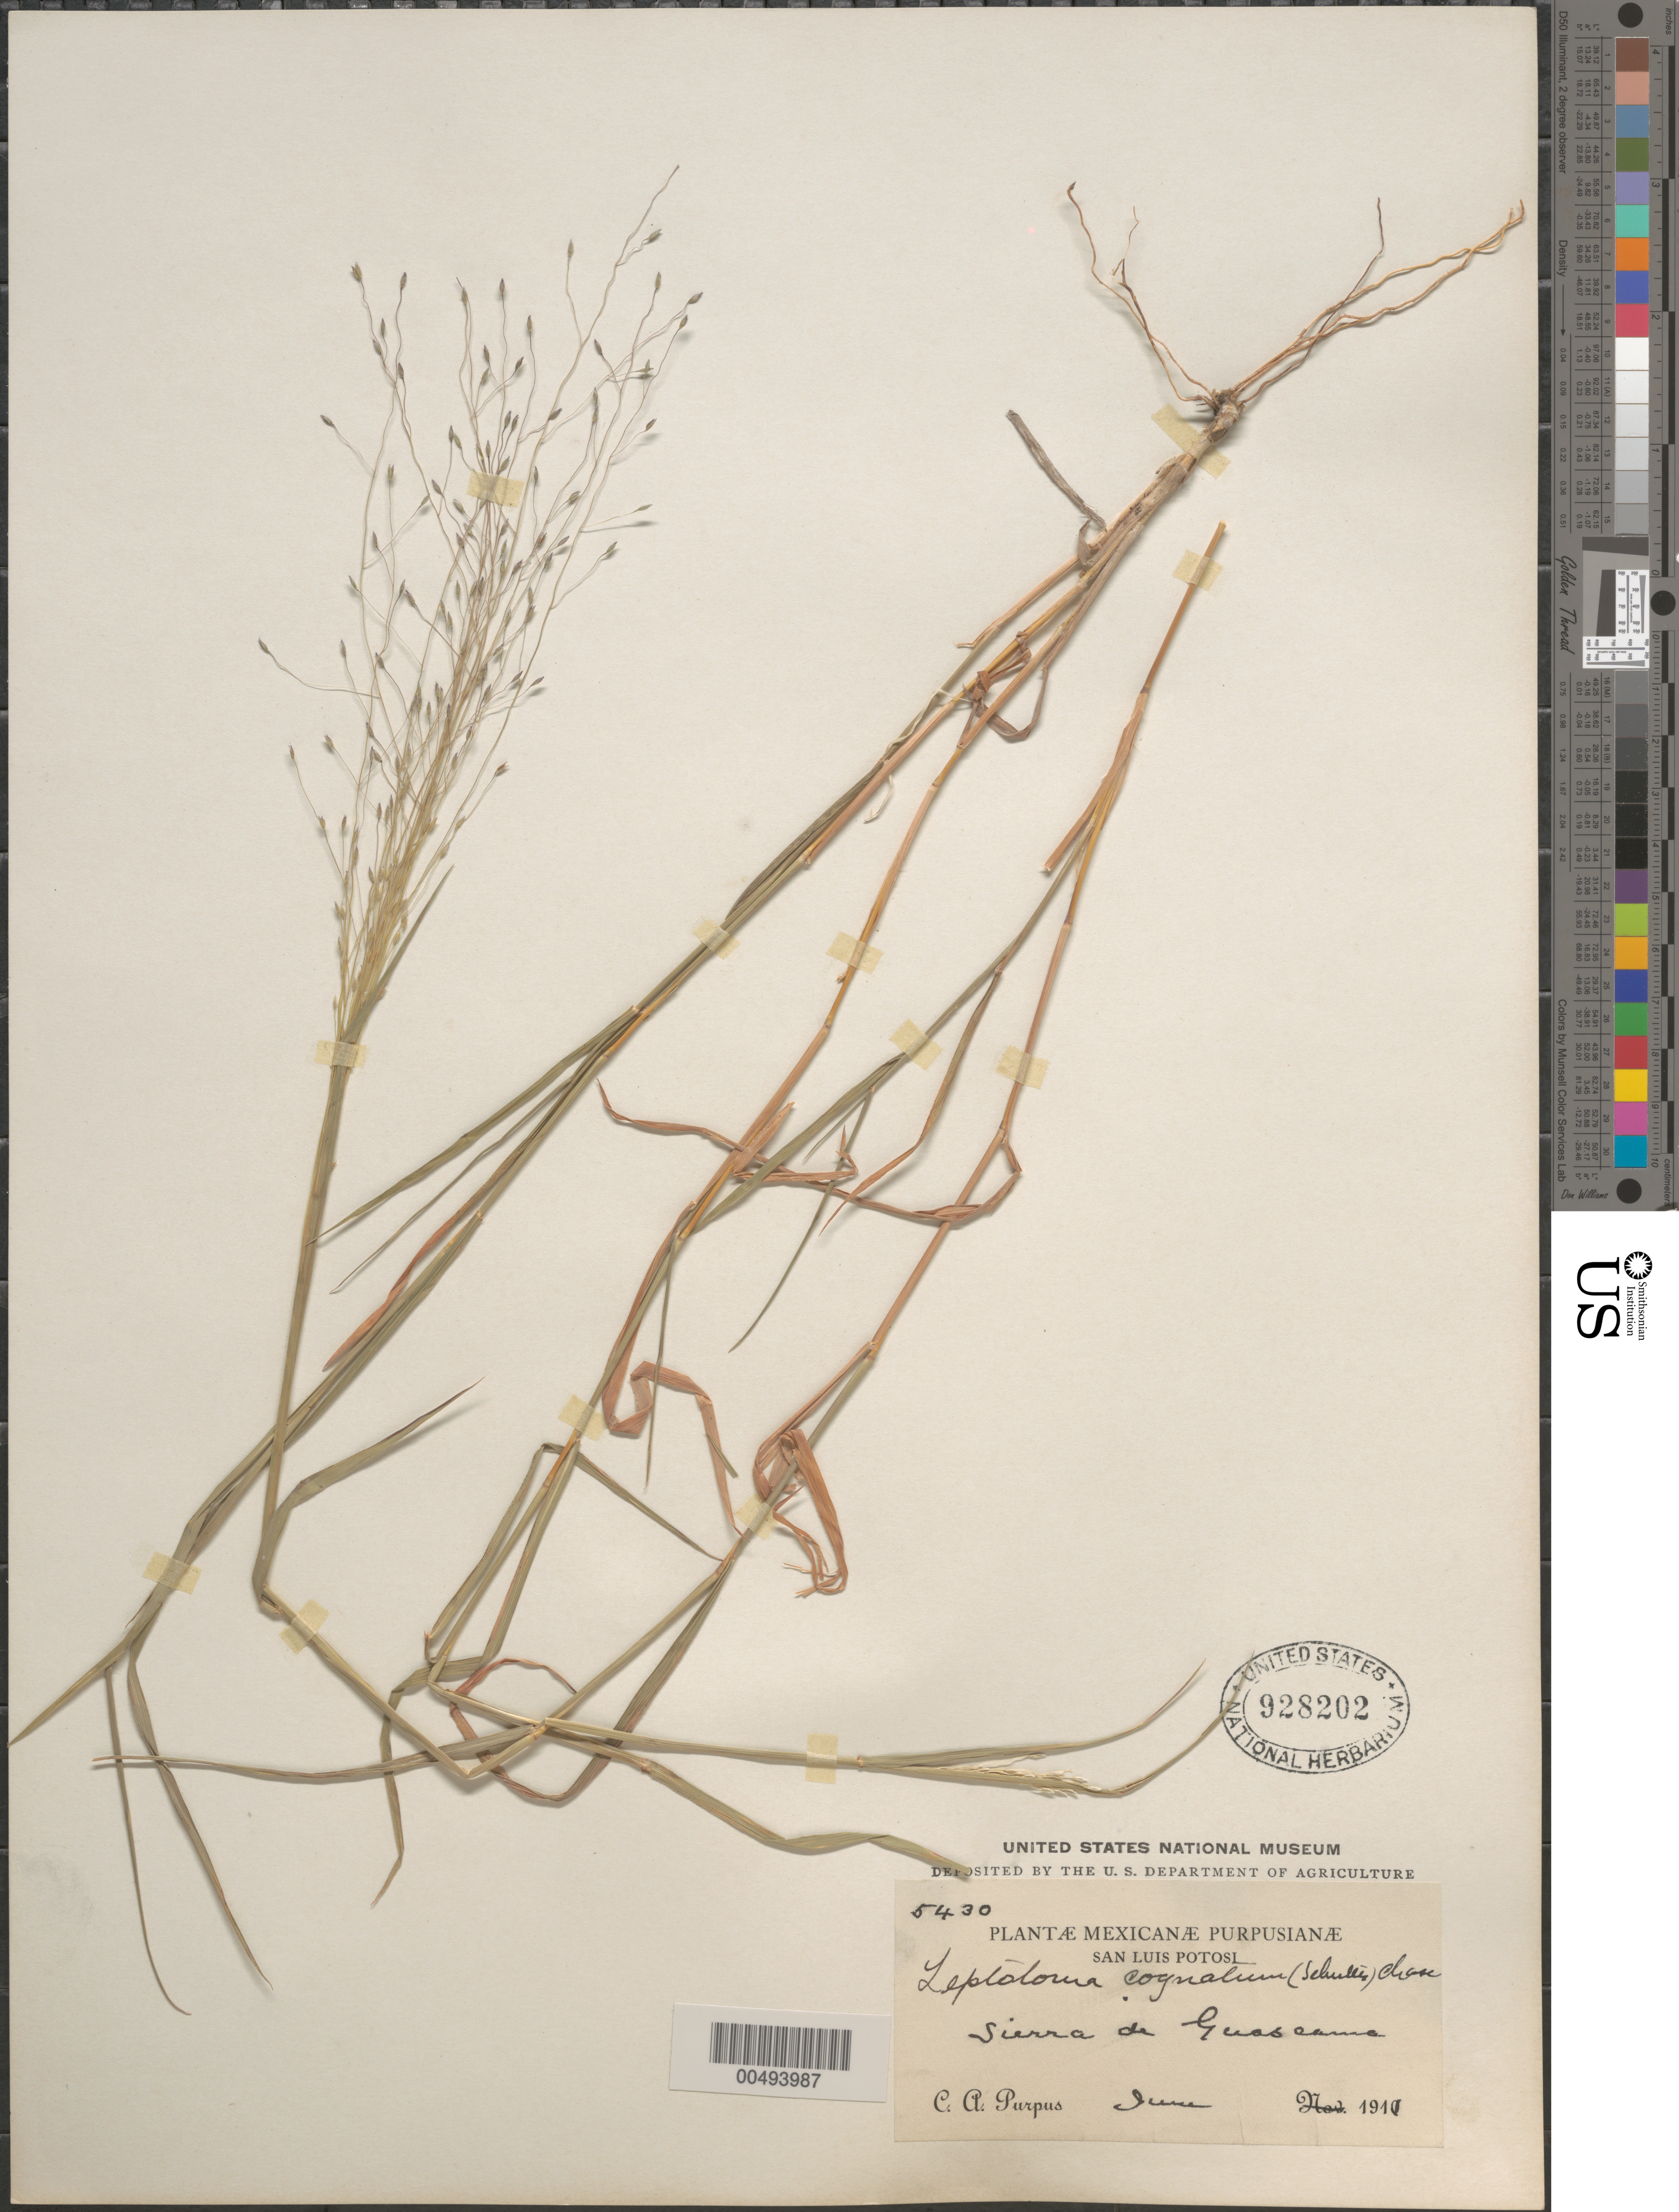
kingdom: Plantae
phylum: Tracheophyta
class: Liliopsida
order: Poales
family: Poaceae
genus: Leptoloma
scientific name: Leptoloma cognatum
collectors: C. A. Purpus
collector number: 5430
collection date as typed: Jun 1911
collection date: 1911-06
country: Mexico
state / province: San Luis Potosi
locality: Sierra de Guascama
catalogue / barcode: US 928202